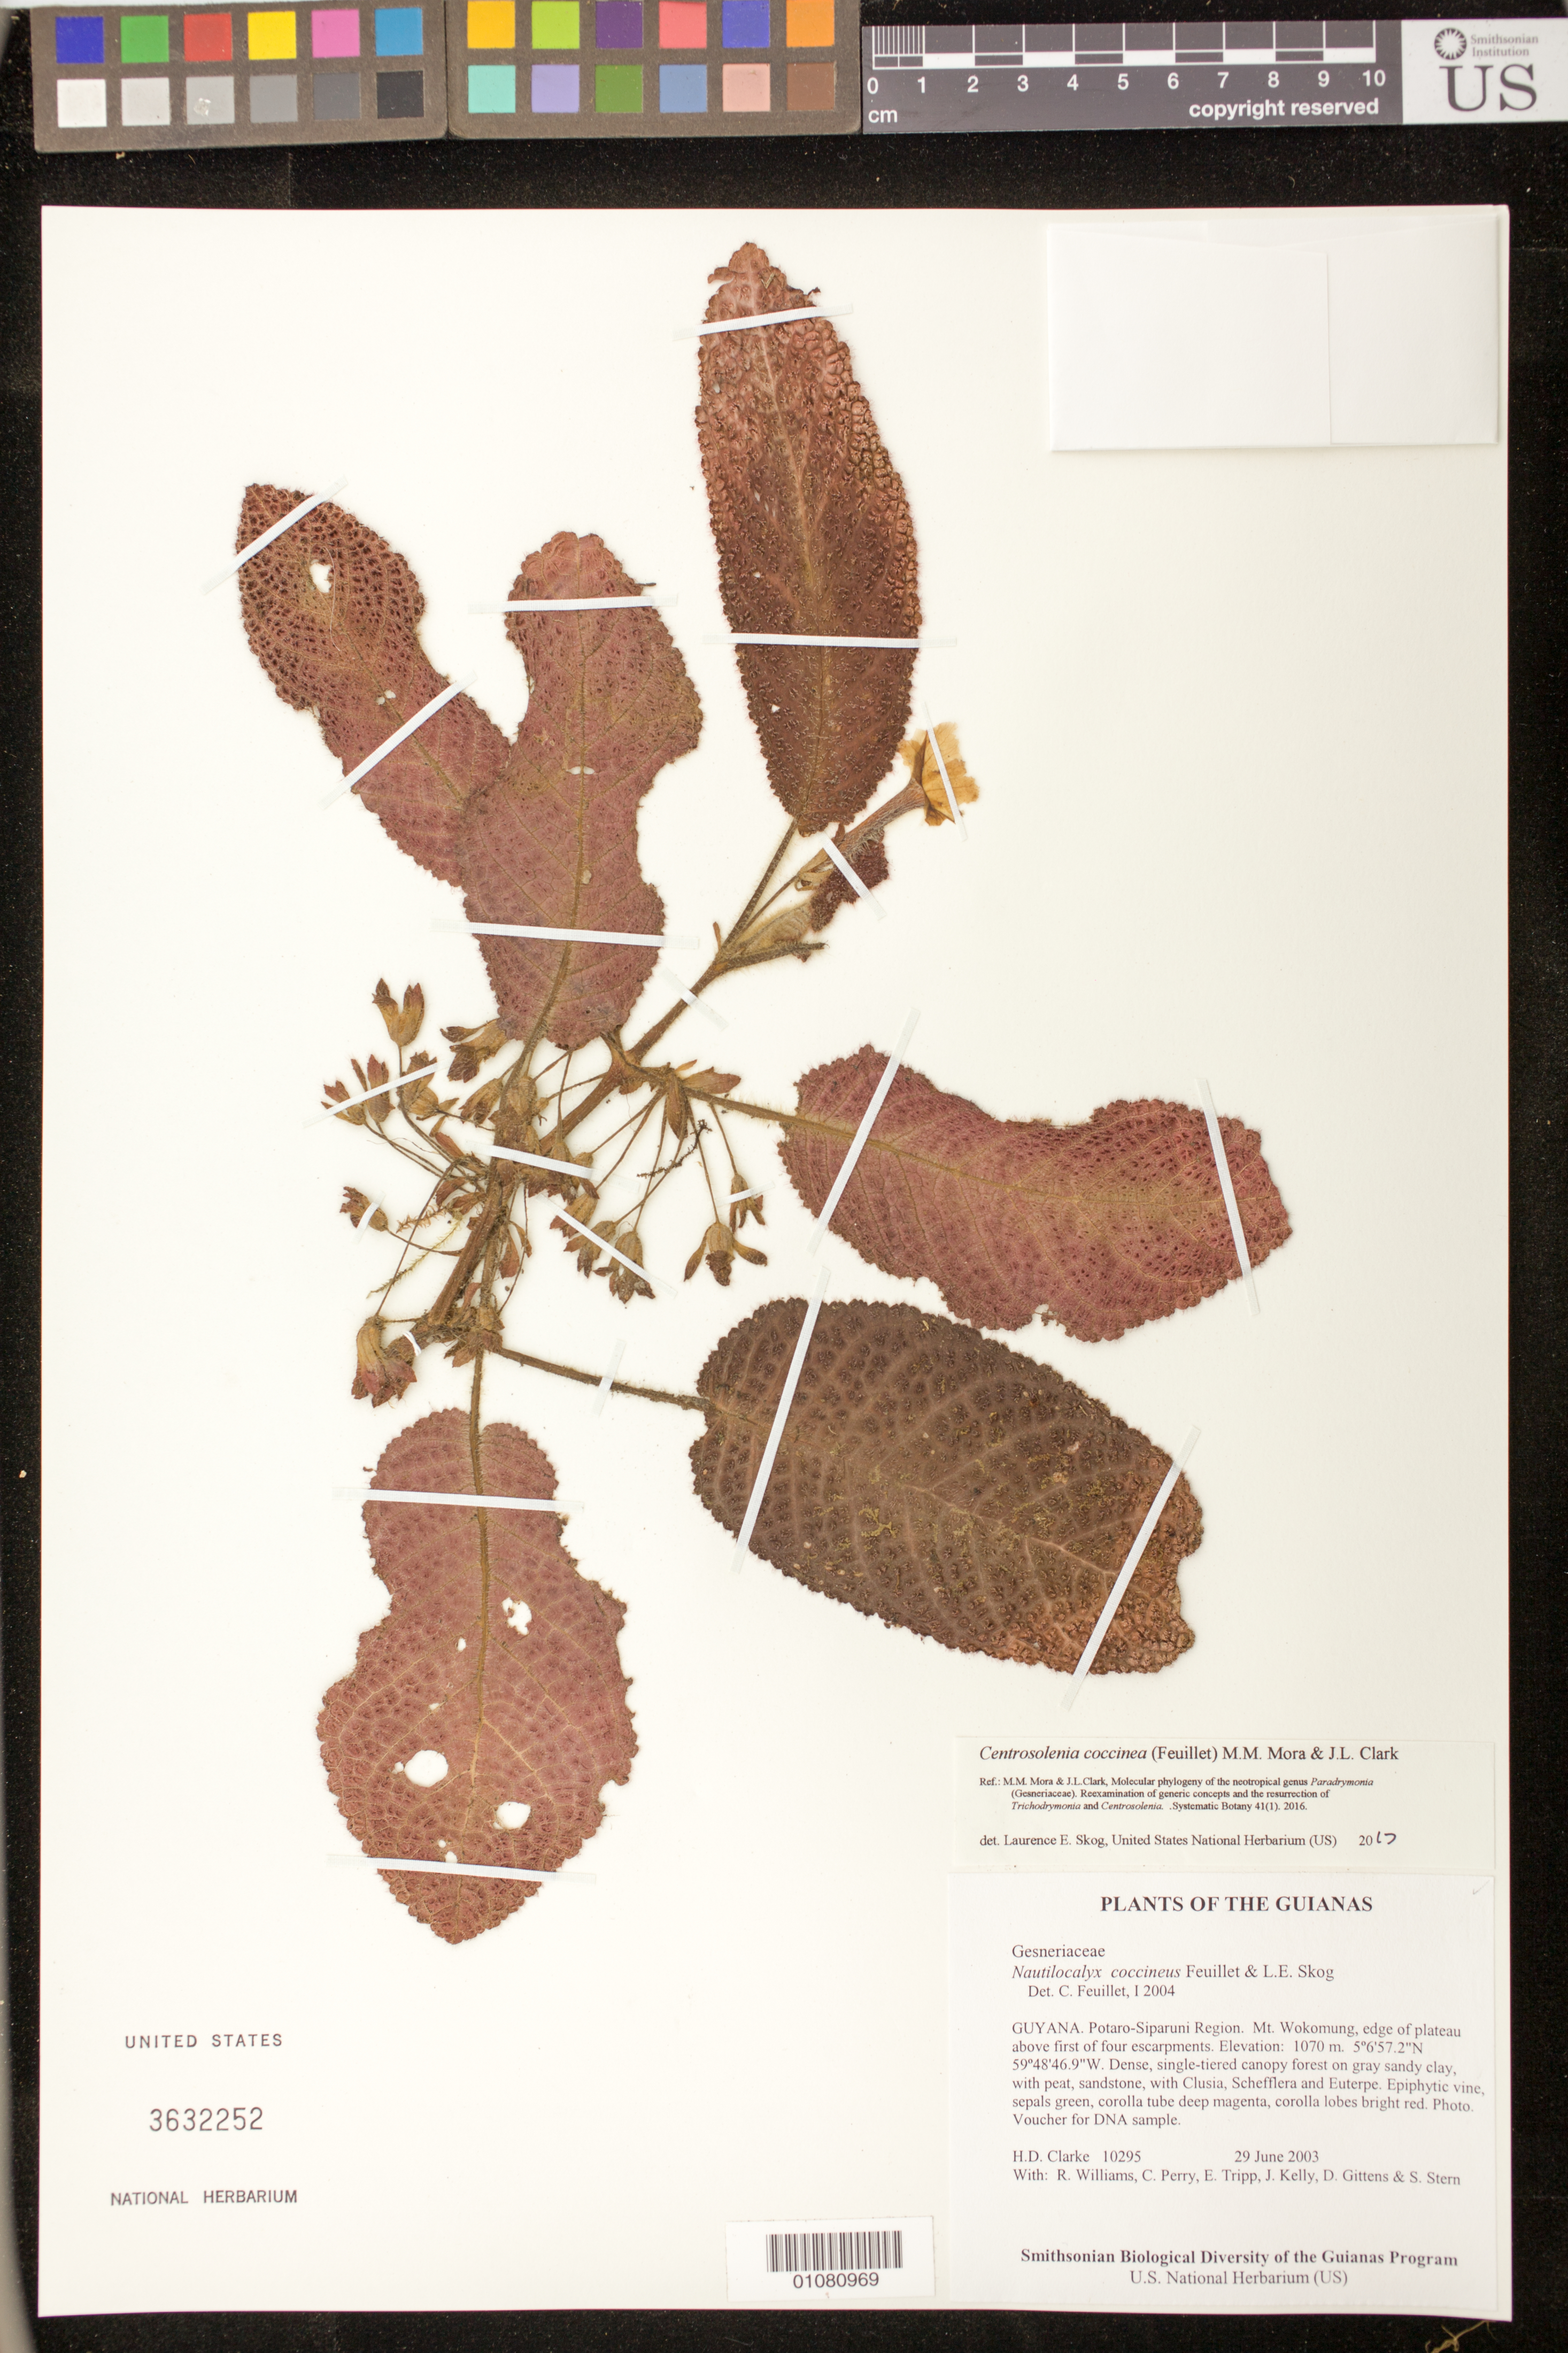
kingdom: Plantae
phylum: Tracheophyta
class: Magnoliopsida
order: Lamiales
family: Gesneriaceae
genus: Centrosolenia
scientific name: Centrosolenia coccinea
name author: (Feuillet) M.M. Mora & J.L. Clark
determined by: Skog, Laurence E.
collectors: H. D. Clarke, R. Williams, C. Perry, E. Tripp, J. Kelly, D. Gittens & S. R. Stern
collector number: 10295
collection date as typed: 29 Jun 2003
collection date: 2003-06-29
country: Guyana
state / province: Potaro-Siparuni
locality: Mt. Wokomung, edge of plateau above first of four escarpments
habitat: Dense, single tiered canopy forest on gray sandy clay, with peat, sandstone, with Clusia, Schefflera and Euterpe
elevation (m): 1070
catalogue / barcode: US 3632252